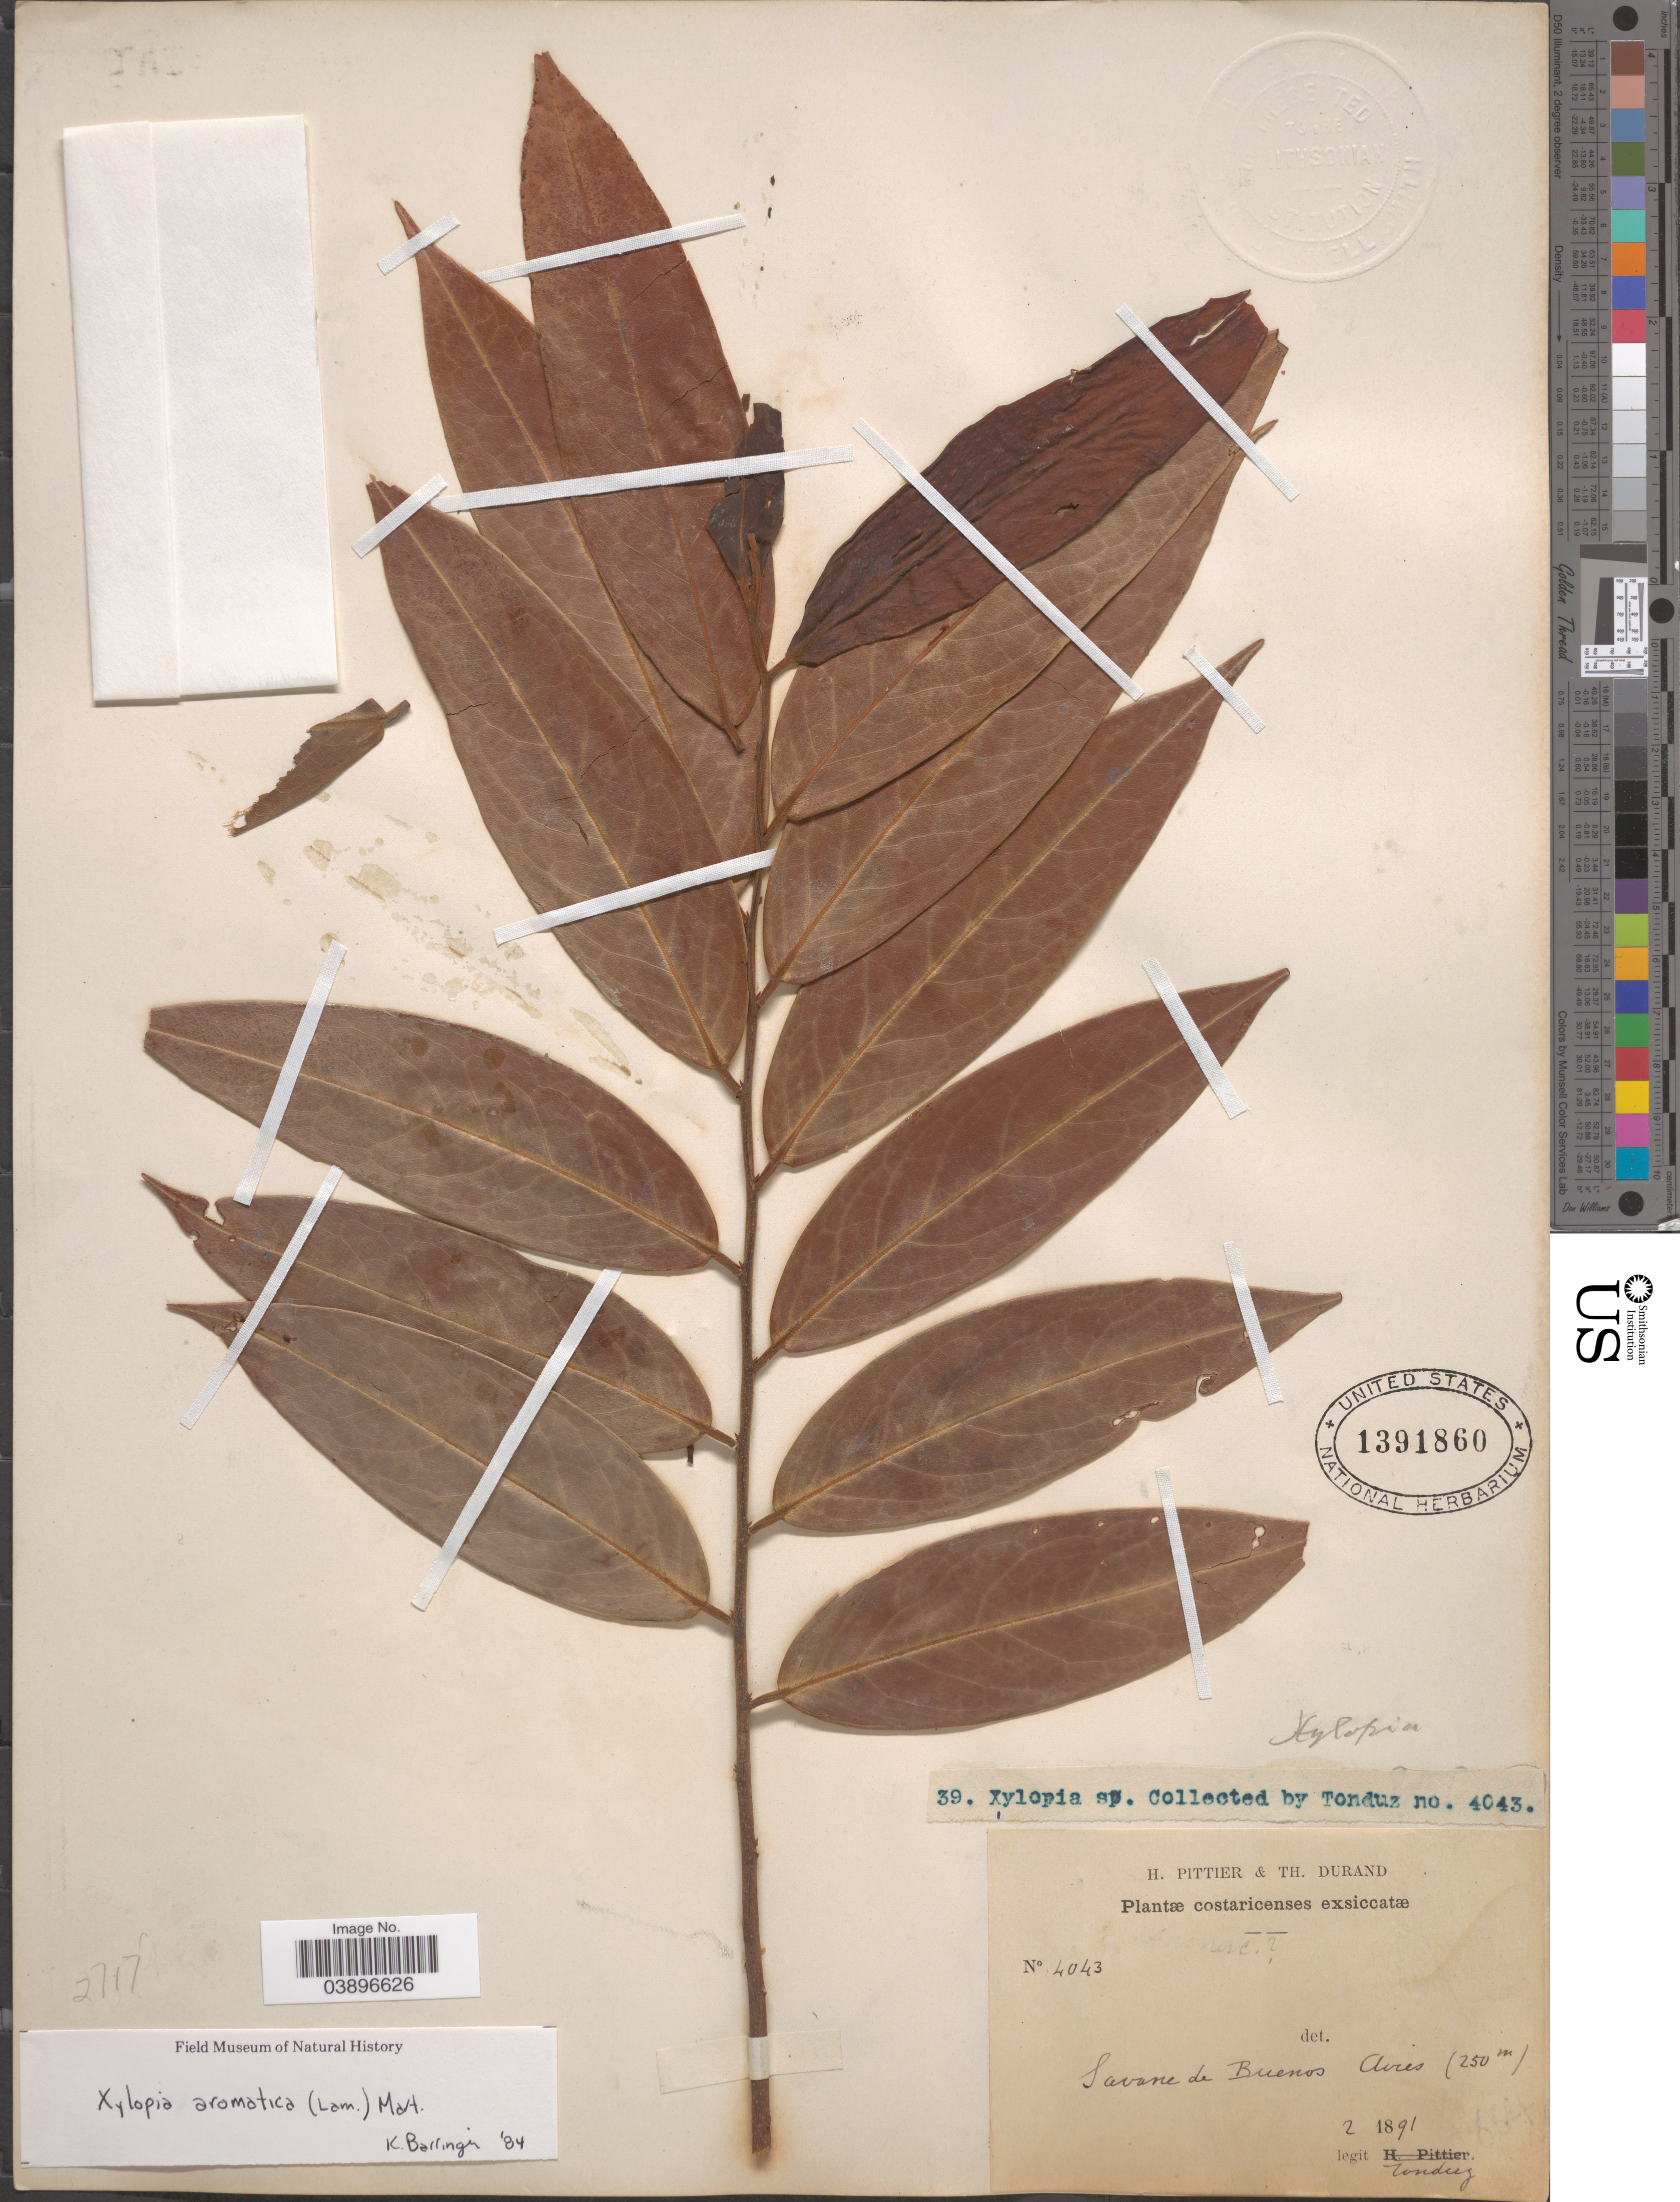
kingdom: Plantae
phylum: Tracheophyta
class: Magnoliopsida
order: Magnoliales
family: Annonaceae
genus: Xylopia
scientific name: Xylopia aromatica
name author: (Lam.) Mart.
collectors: Tonduz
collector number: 4043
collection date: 1891-02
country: Costa Rica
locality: Savane de Buenos Aires.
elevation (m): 250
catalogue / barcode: US 1391860